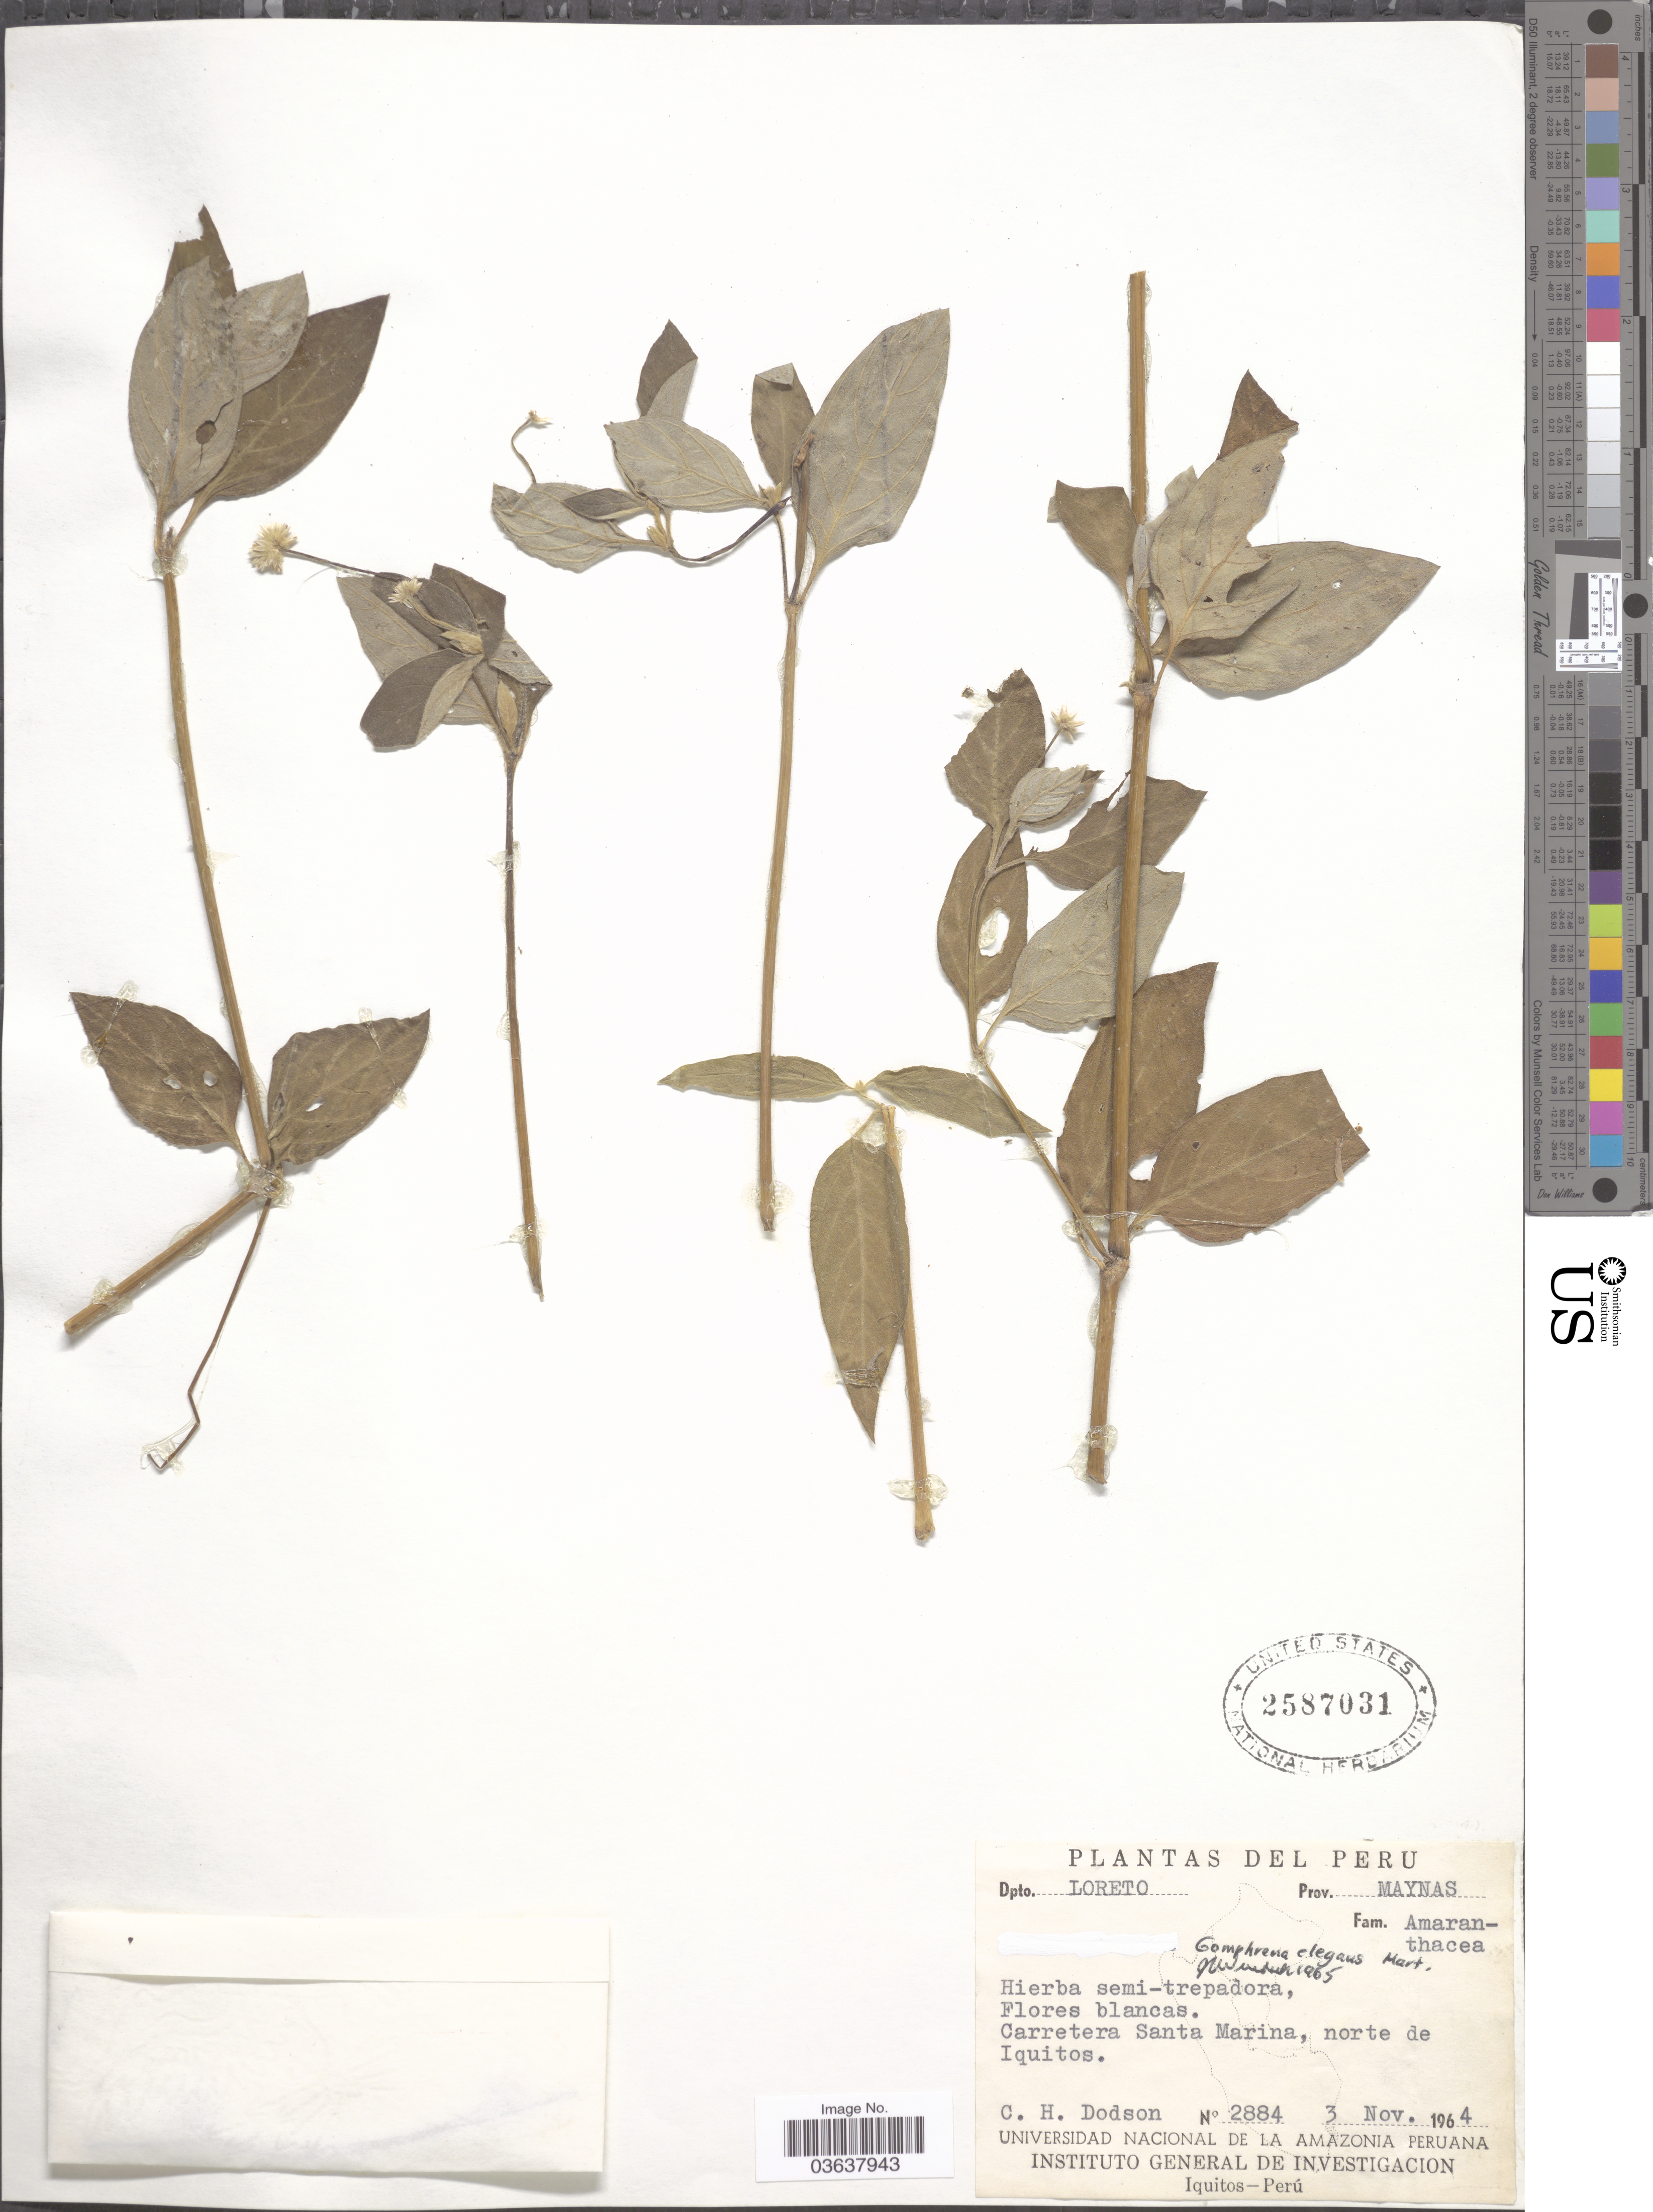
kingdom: Plantae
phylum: Tracheophyta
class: Magnoliopsida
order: Caryophyllales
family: Amaranthaceae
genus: Gomphrena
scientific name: Gomphrena elegans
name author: Mart.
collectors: C. H. Dodson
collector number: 2884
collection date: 1964-11-03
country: Peru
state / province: Loreto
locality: Dpto. Loreto. Prov. Maynas. Carretera Santa Marina, norte de Iquitos.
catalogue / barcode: US 2587031